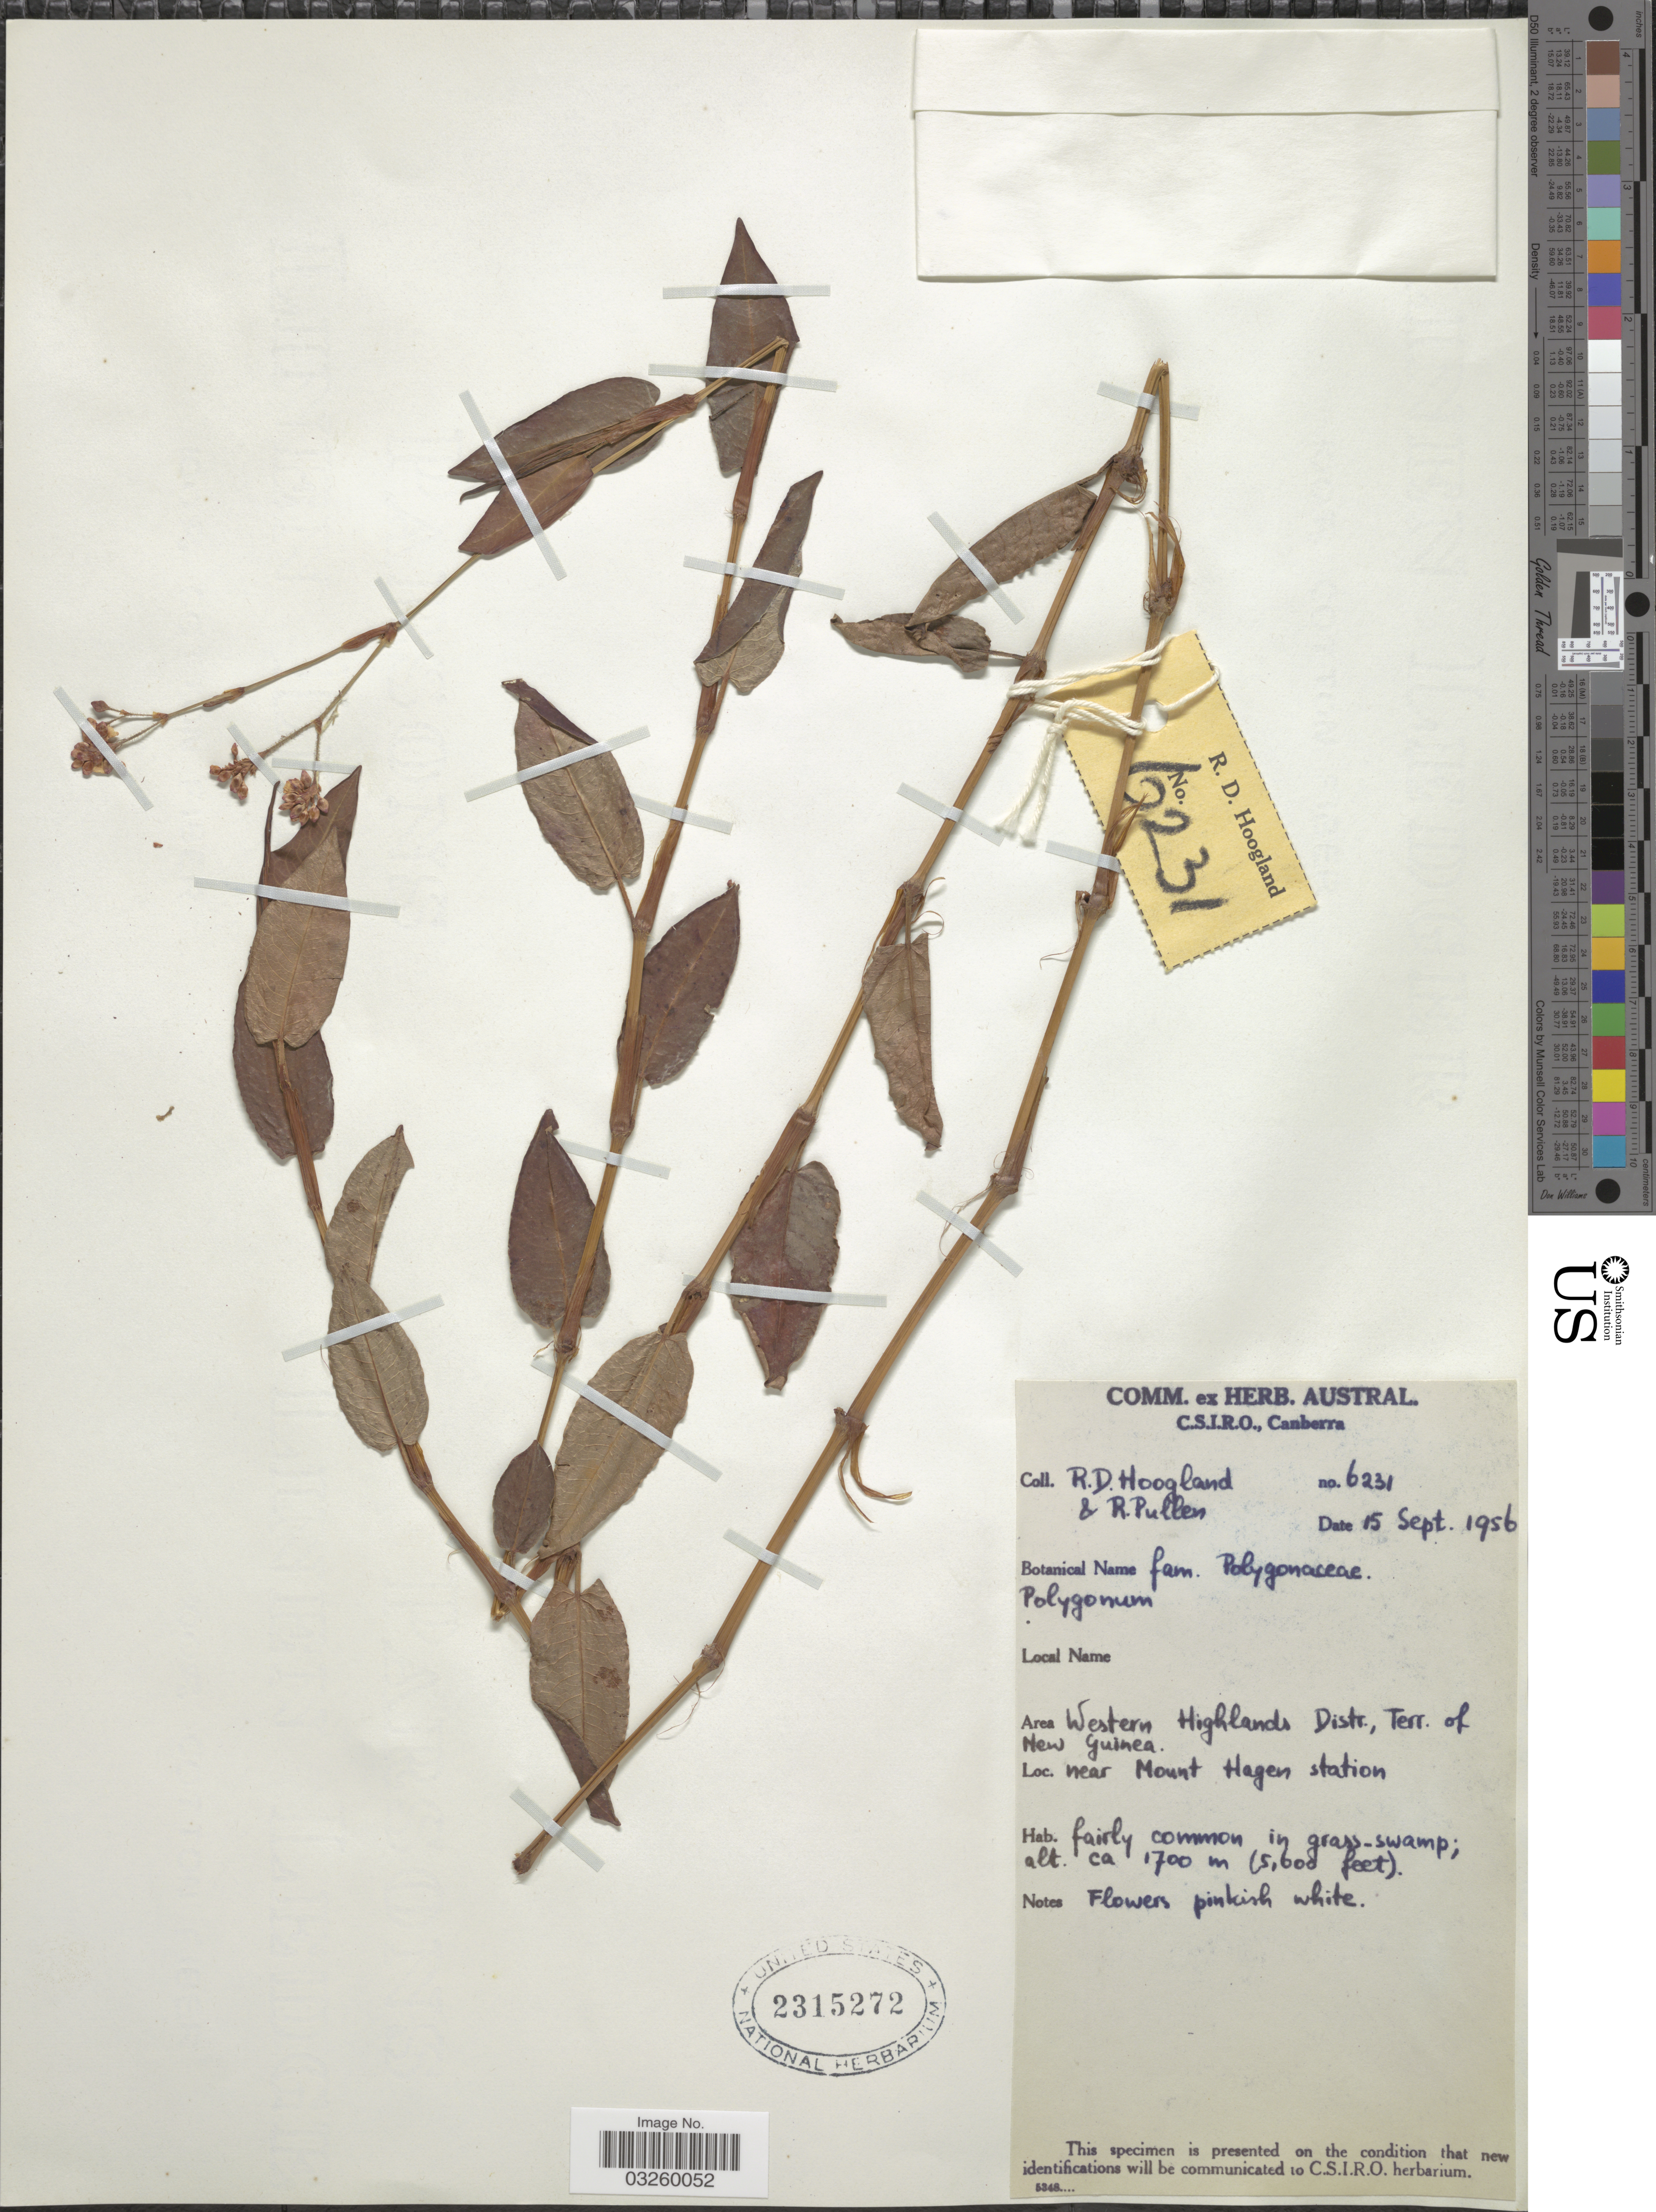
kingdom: Plantae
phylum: Tracheophyta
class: Magnoliopsida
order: Caryophyllales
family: Polygonaceae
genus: Persicaria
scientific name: Persicaria sp.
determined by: Wagner, W. L., (BOT), Smithsonian Institution - National Museum of Natural History (UNITED STATES)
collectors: R. D. Hoogland & R. Pullen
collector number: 6231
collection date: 1956-09-15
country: Papua New Guinea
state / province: Western Highlands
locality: Area Western Highlands Distr., Terr. of New Guinea. Near Mount Hagen station.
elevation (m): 1700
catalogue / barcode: US 2315272